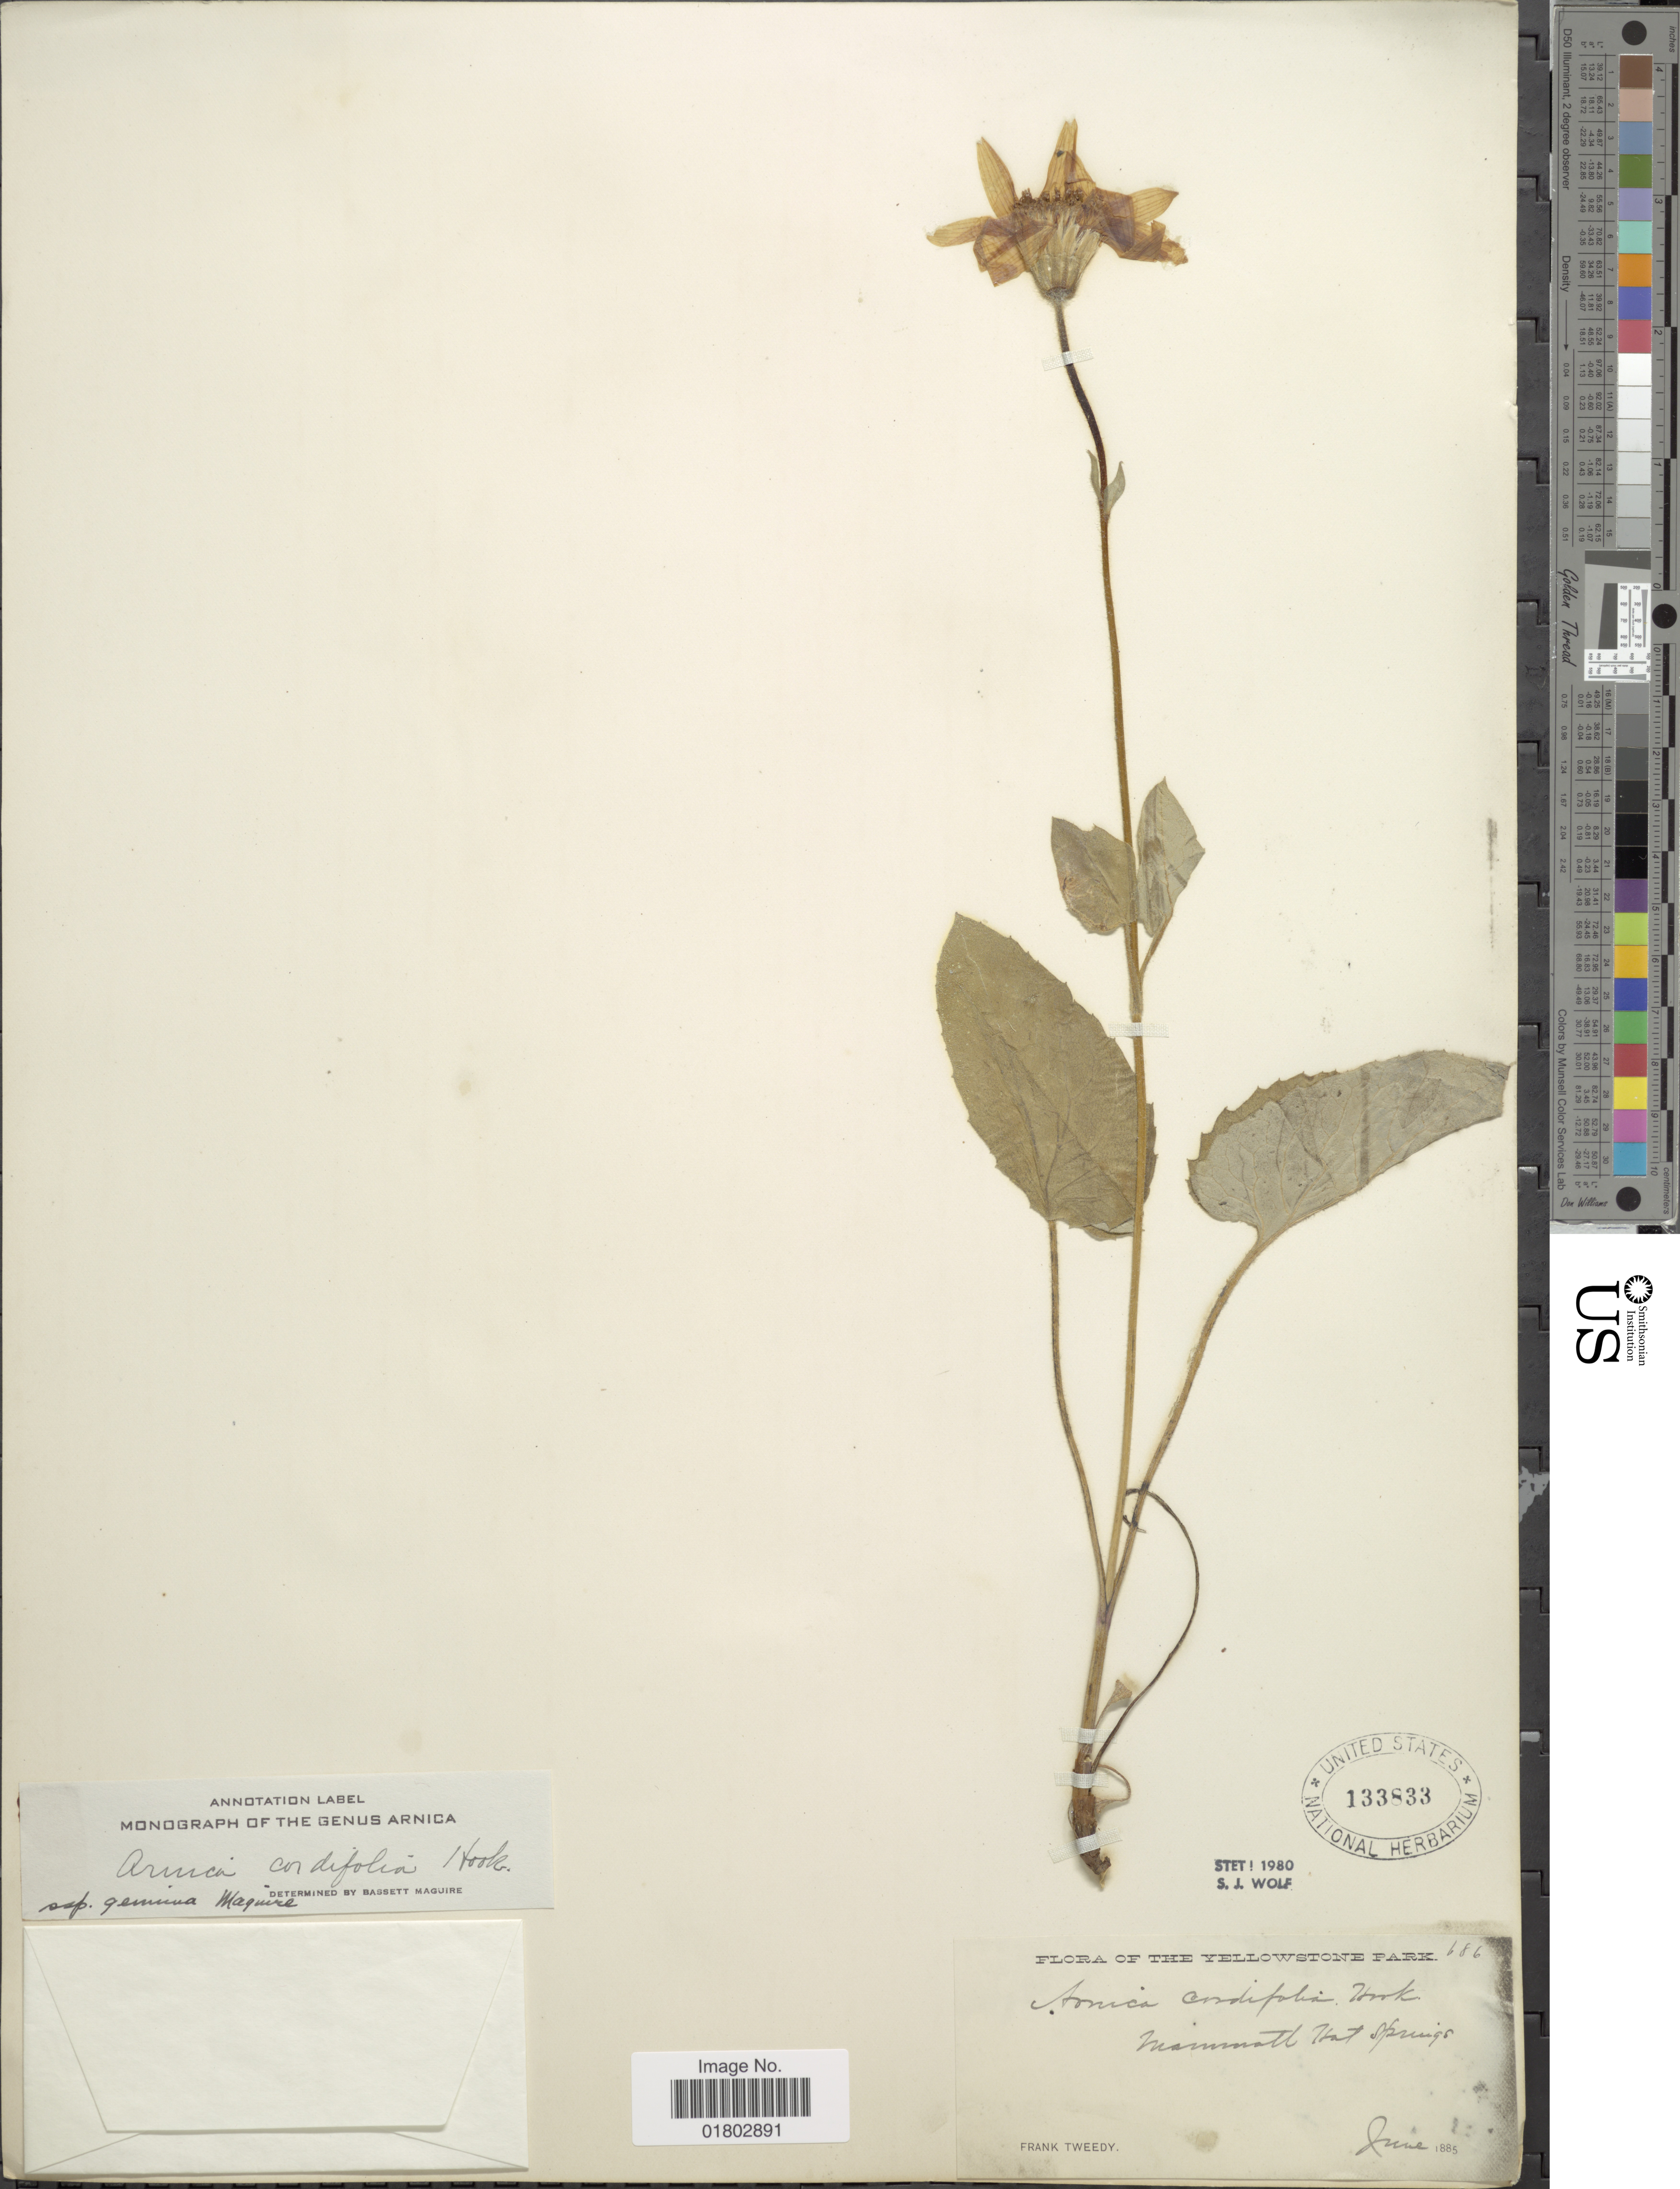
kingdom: Plantae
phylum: Tracheophyta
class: Magnoliopsida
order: Asterales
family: Asteraceae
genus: Arnica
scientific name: Arnica cordifolia subsp. genuina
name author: Maguire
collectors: F. Tweedy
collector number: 686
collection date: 1885-06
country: United States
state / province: Wyoming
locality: The Yellowstone Park, Mammoth Hot Springs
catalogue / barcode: US 133833